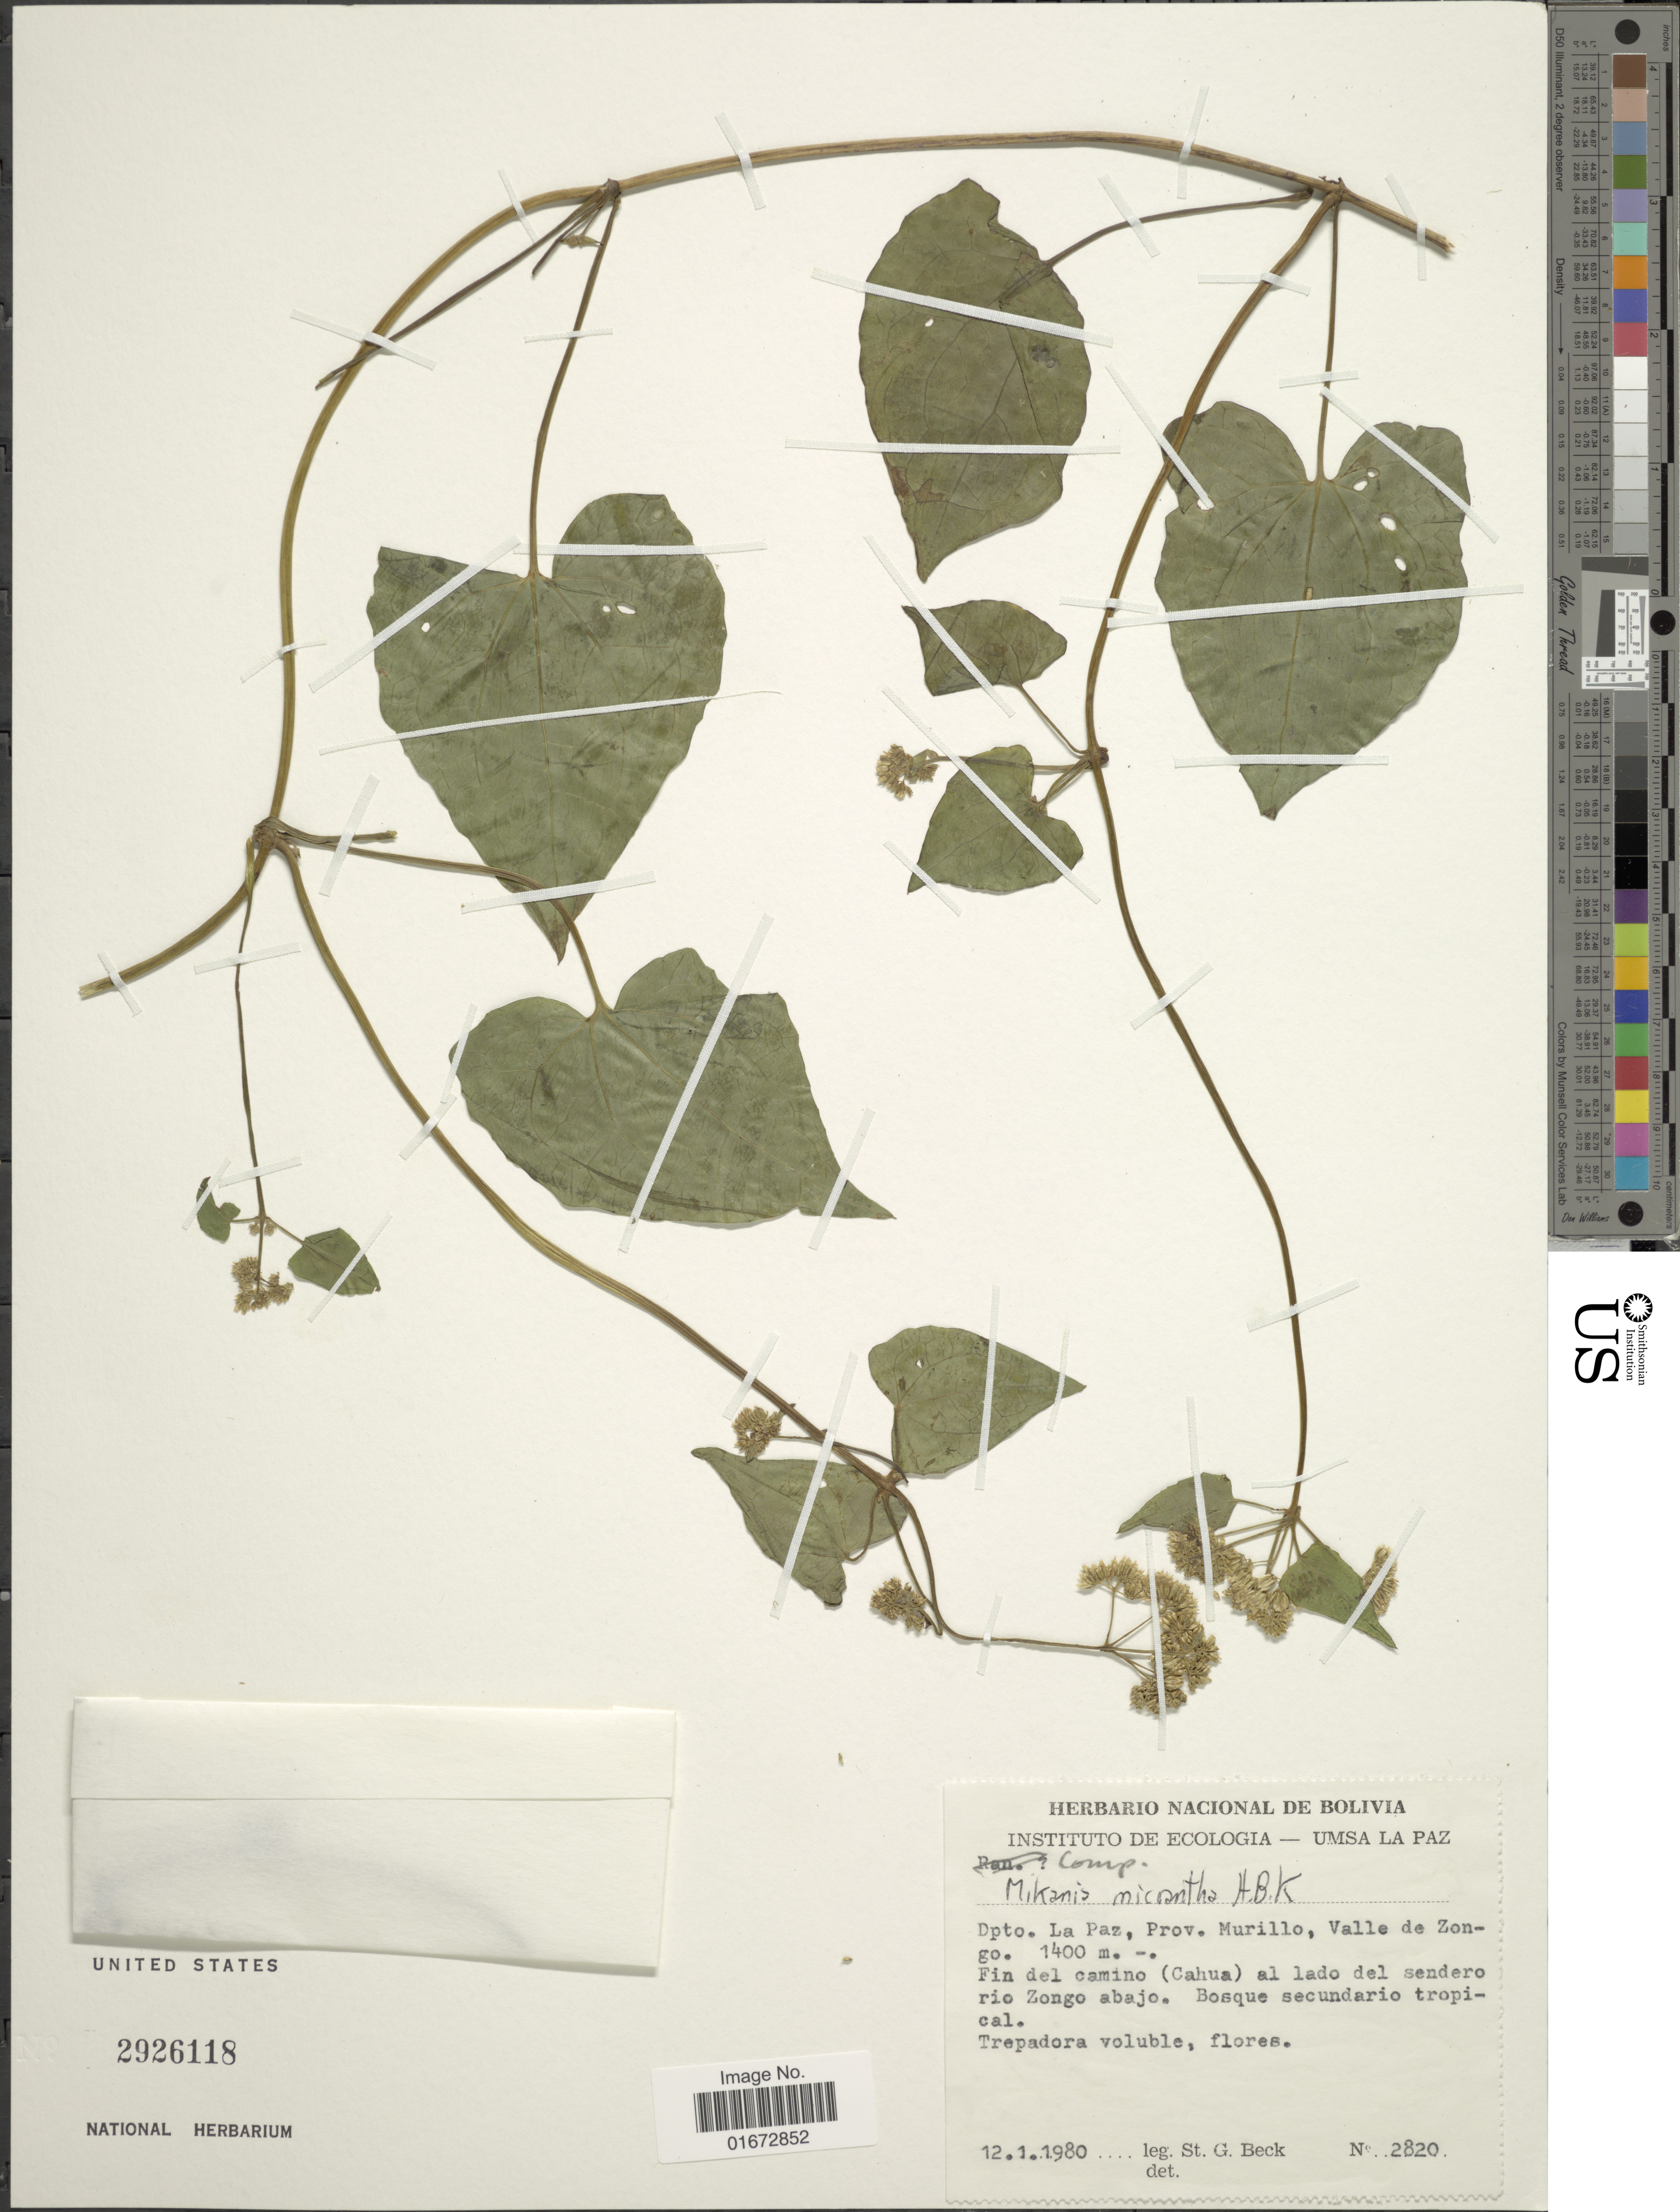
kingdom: Plantae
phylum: Tracheophyta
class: Magnoliopsida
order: Asterales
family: Asteraceae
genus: Mikania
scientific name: Mikania micrantha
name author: Kunth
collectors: S. G. Beck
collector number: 2820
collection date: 1980-01-12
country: Bolivia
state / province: La Paz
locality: Dpto. La Paz, Prov. Murillo, Valle de Zongo. Fin del camino (Cahua) al lado del sendero rio Zongo abajo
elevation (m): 1400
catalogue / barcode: US 2926118